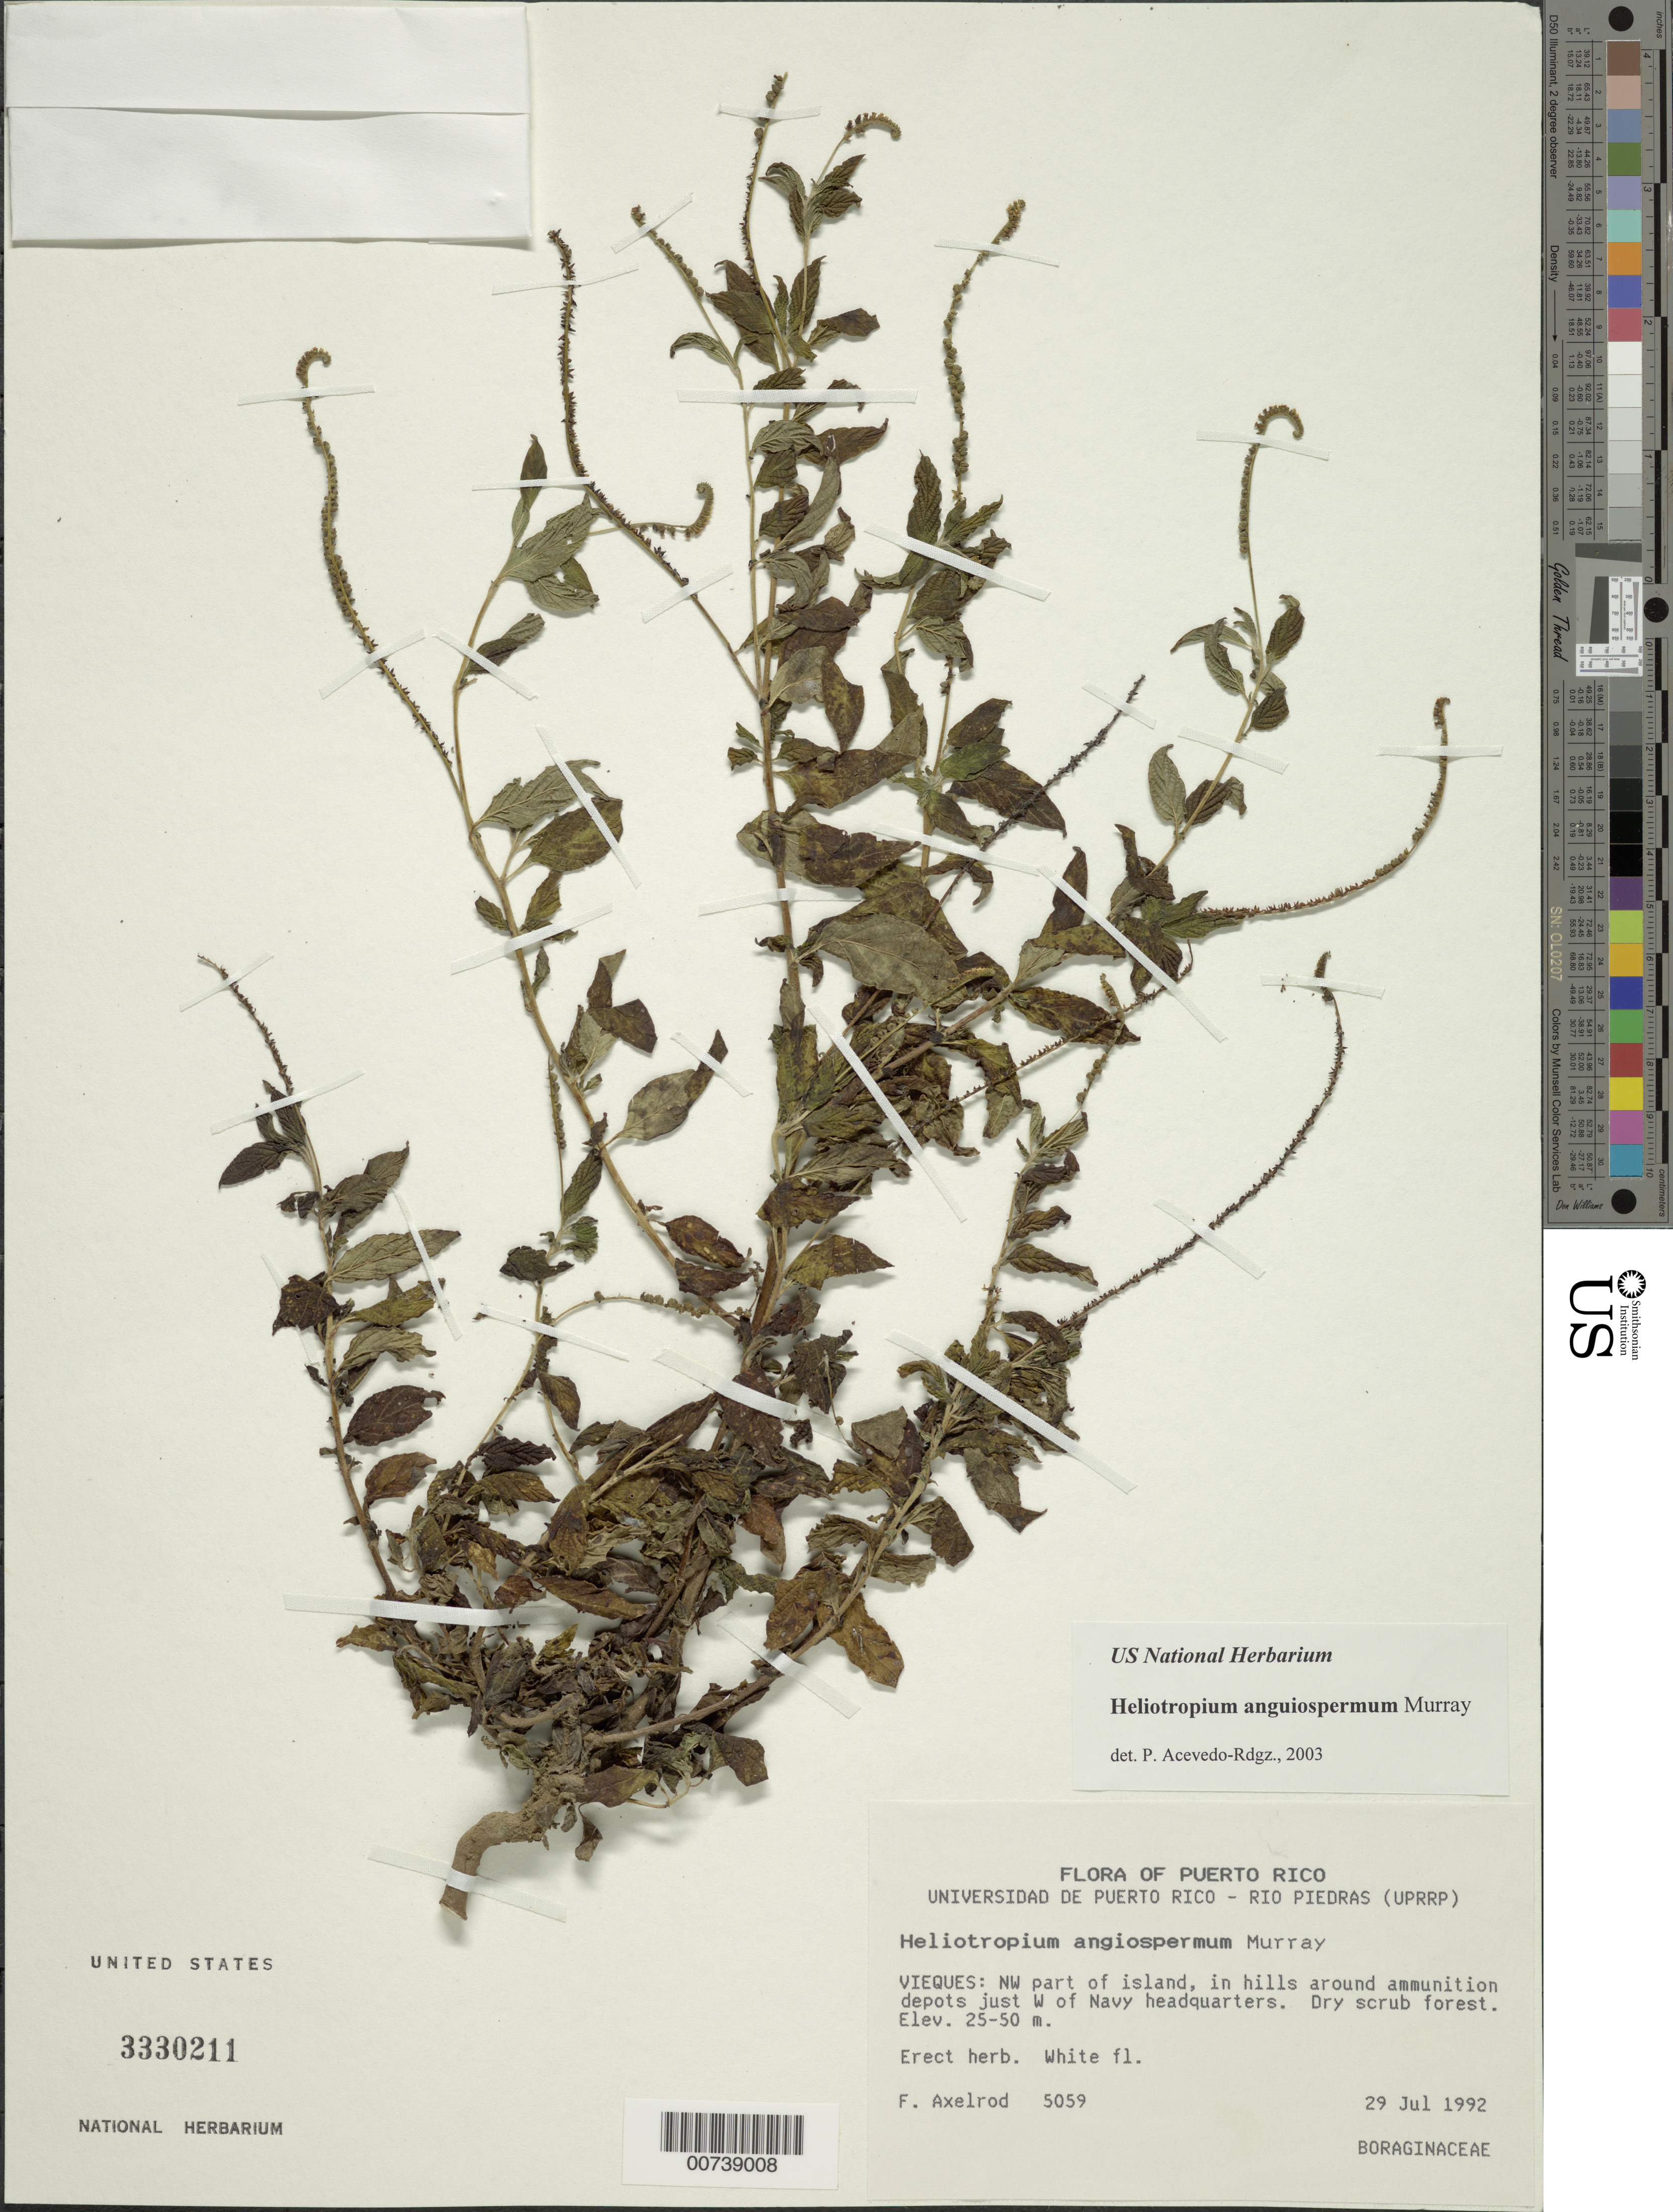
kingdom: Plantae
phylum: Tracheophyta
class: Magnoliopsida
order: Boraginales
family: Heliotropiaceae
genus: Heliotropium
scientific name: Heliotropium angiospermum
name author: Murray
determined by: Acevedo-Rodríguez, P., (BOT), Smithsonian Institution - National Museum of Natural History (UNITED STATES)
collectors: F. S. Axelrod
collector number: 5059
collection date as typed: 29 Jul 1992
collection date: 1992-07-29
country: Puerto Rico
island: Vieques I.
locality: NW part of island, in hills around ammunition depots just W of Navy headquarters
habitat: Dry scrub forest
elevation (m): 25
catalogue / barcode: US 3330211